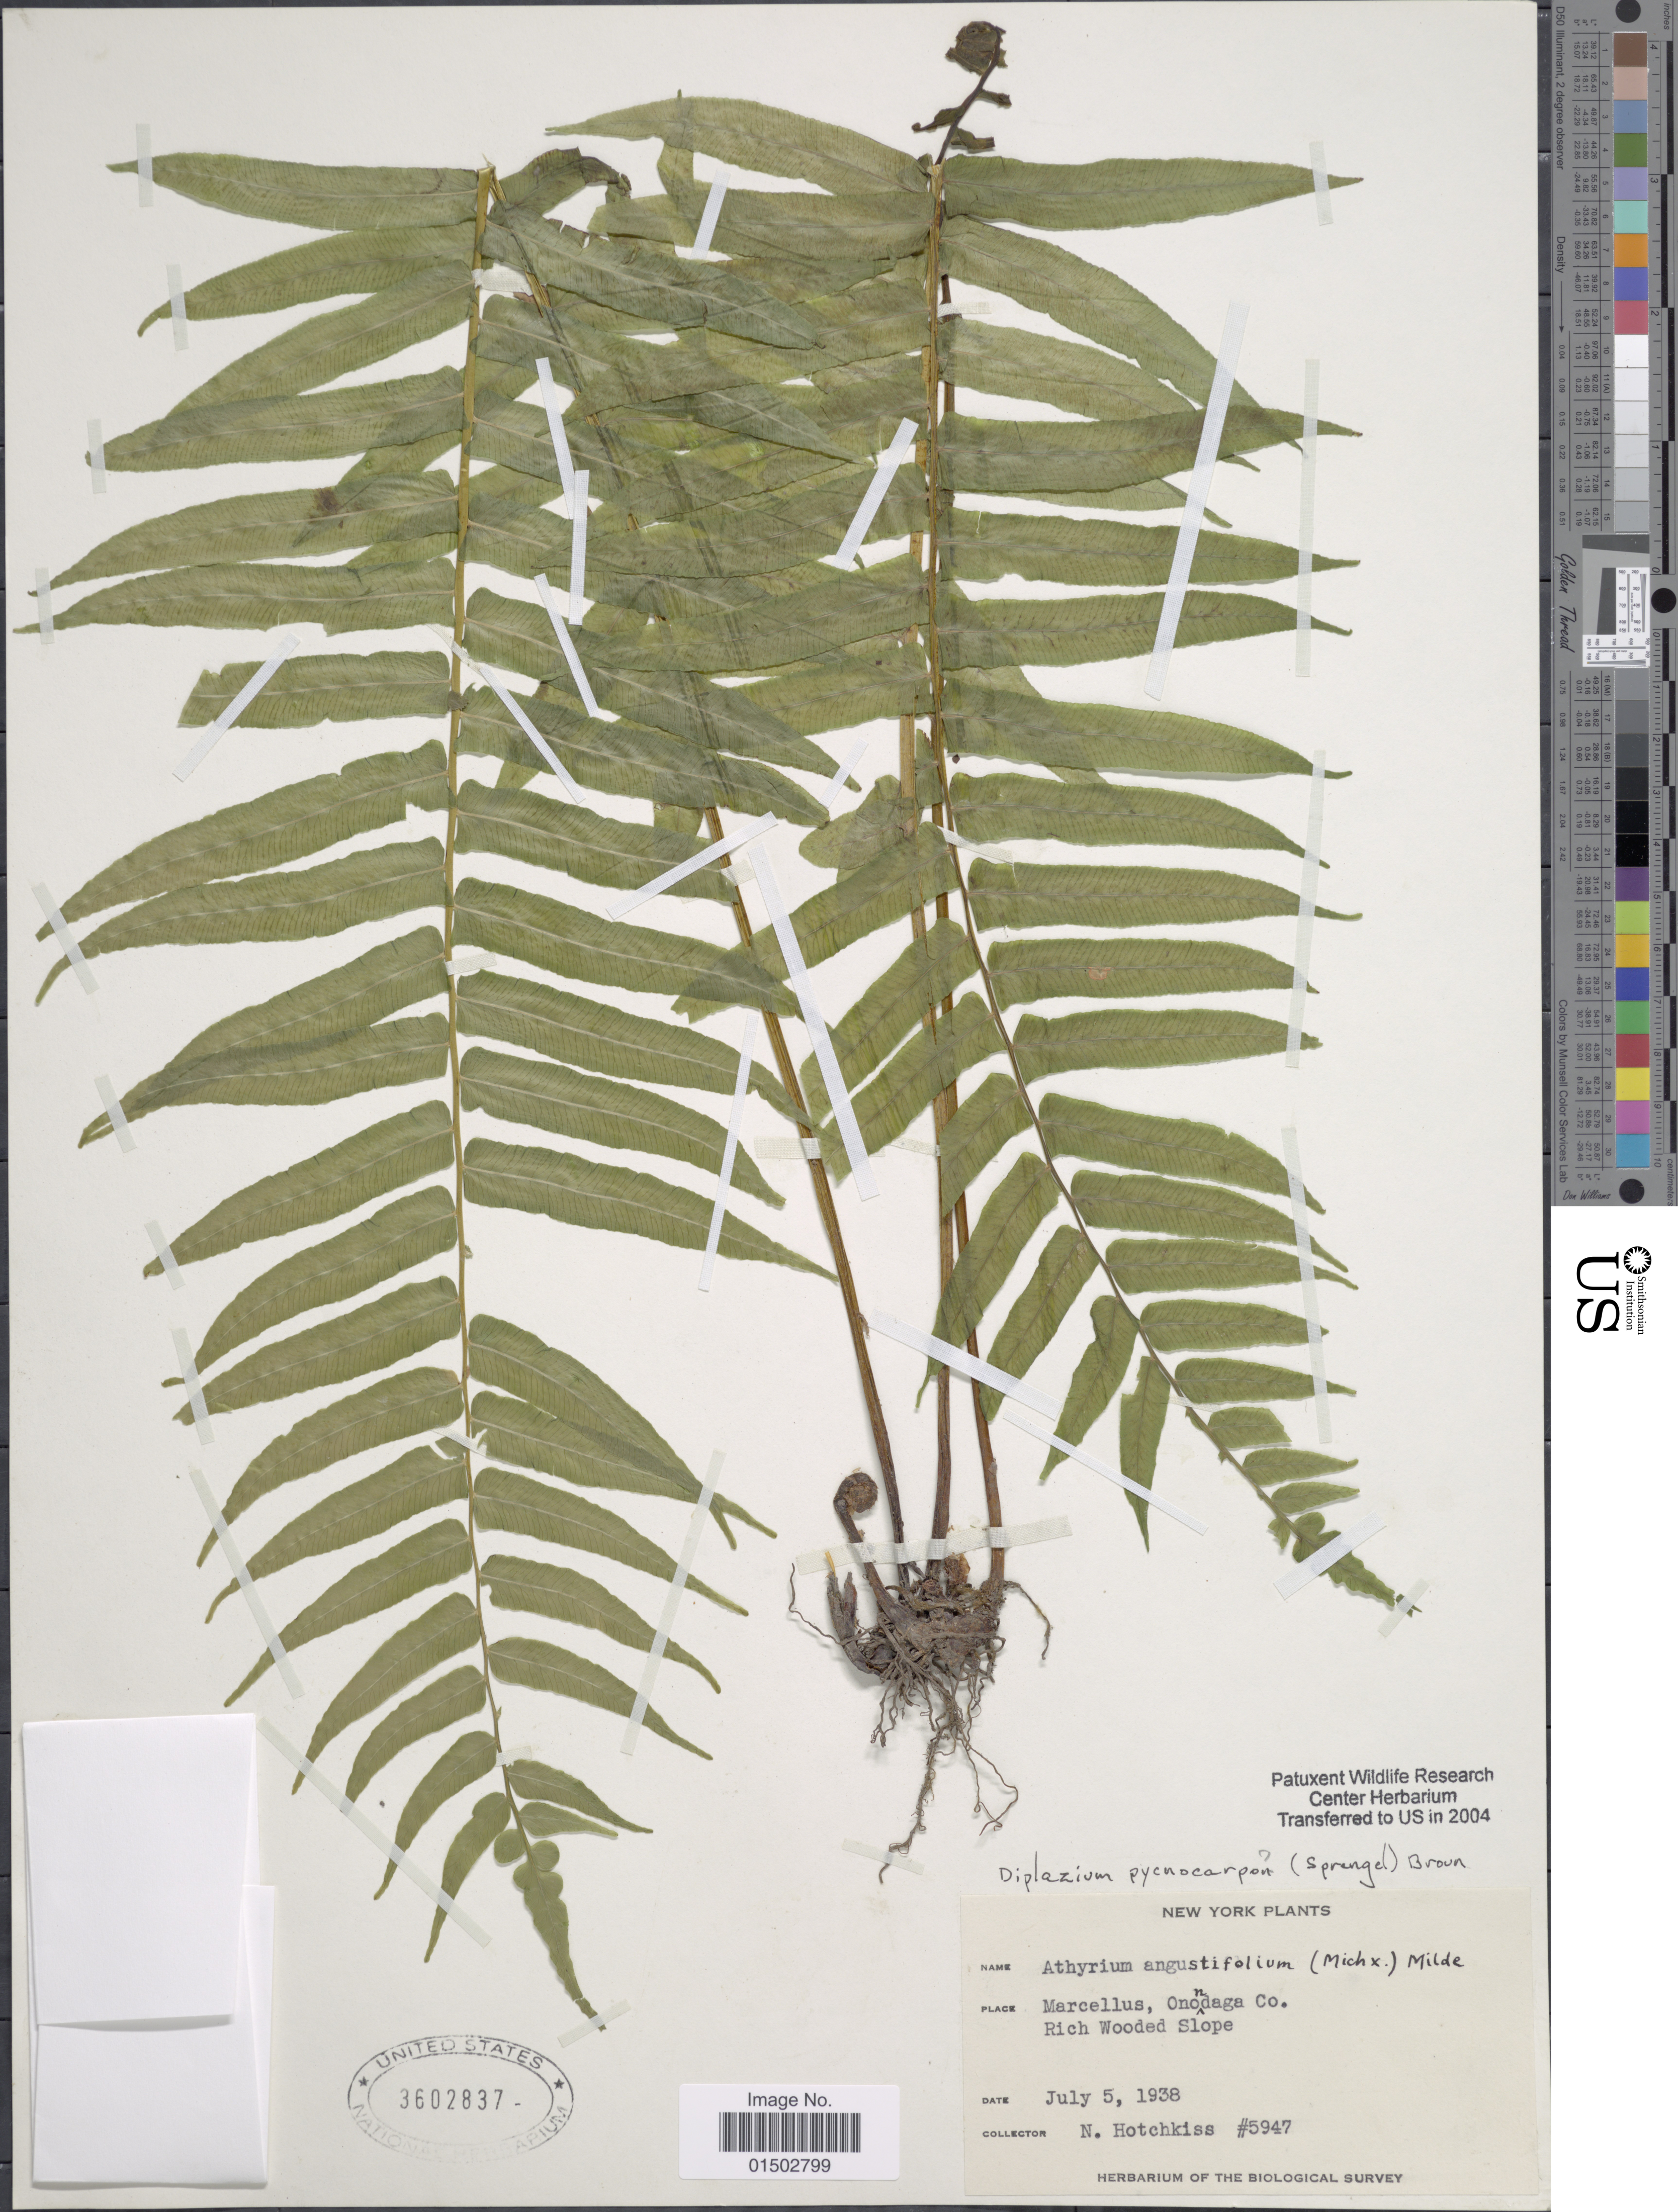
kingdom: Plantae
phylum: Tracheophyta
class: Polypodiopsida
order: Polypodiales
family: Diplaziopsidaceae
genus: Homalosorus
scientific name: Homalosorus pycnocarpos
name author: (Spreng.) Pic. Serm.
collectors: N. Hotchkiss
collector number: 5947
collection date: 1938-07-05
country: United States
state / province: New York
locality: Marcellus Onondaga Co.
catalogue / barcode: US 3602837